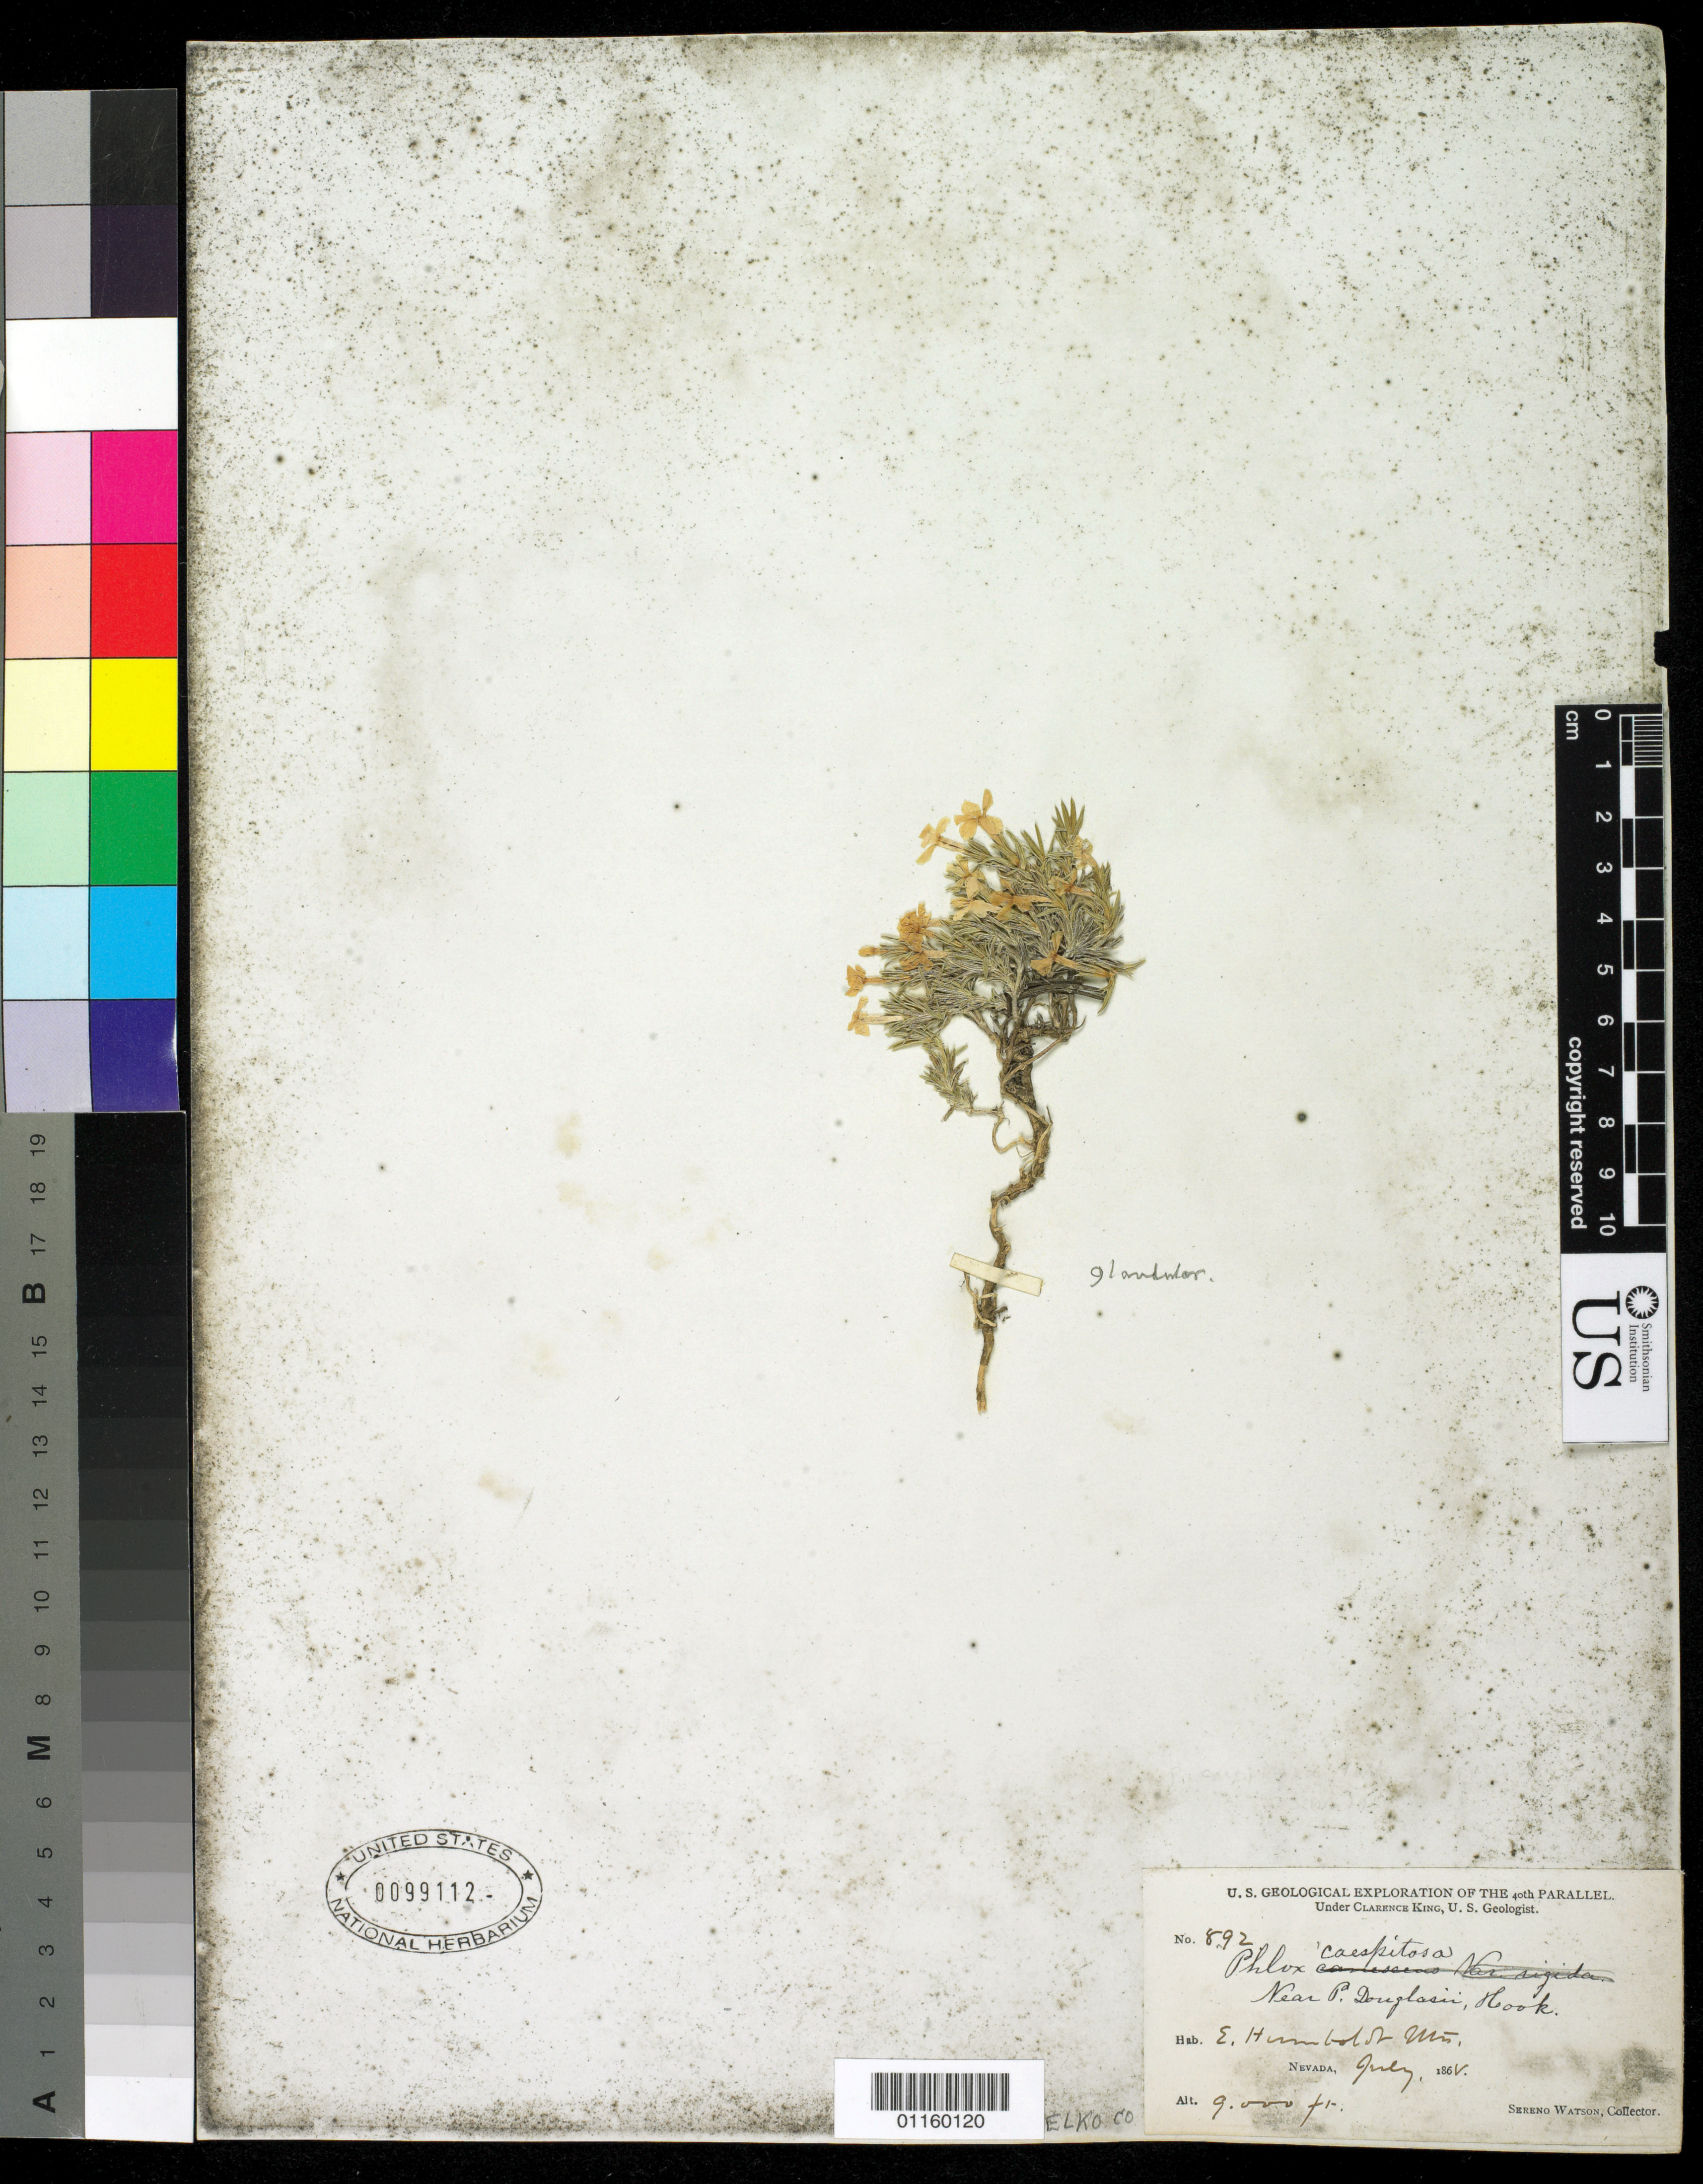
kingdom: Plantae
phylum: Tracheophyta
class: Magnoliopsida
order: Ericales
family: Polemoniaceae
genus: Phlox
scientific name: Phlox condensata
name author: (A. Gray) E.E. Nelson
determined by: Mayfield, M. H.; Ferguson, C. J.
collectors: S. Watson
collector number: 892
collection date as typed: Jul 1868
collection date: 1868-07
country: United States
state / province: Nevada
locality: E. Humbold Mts.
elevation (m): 2743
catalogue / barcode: US 99112